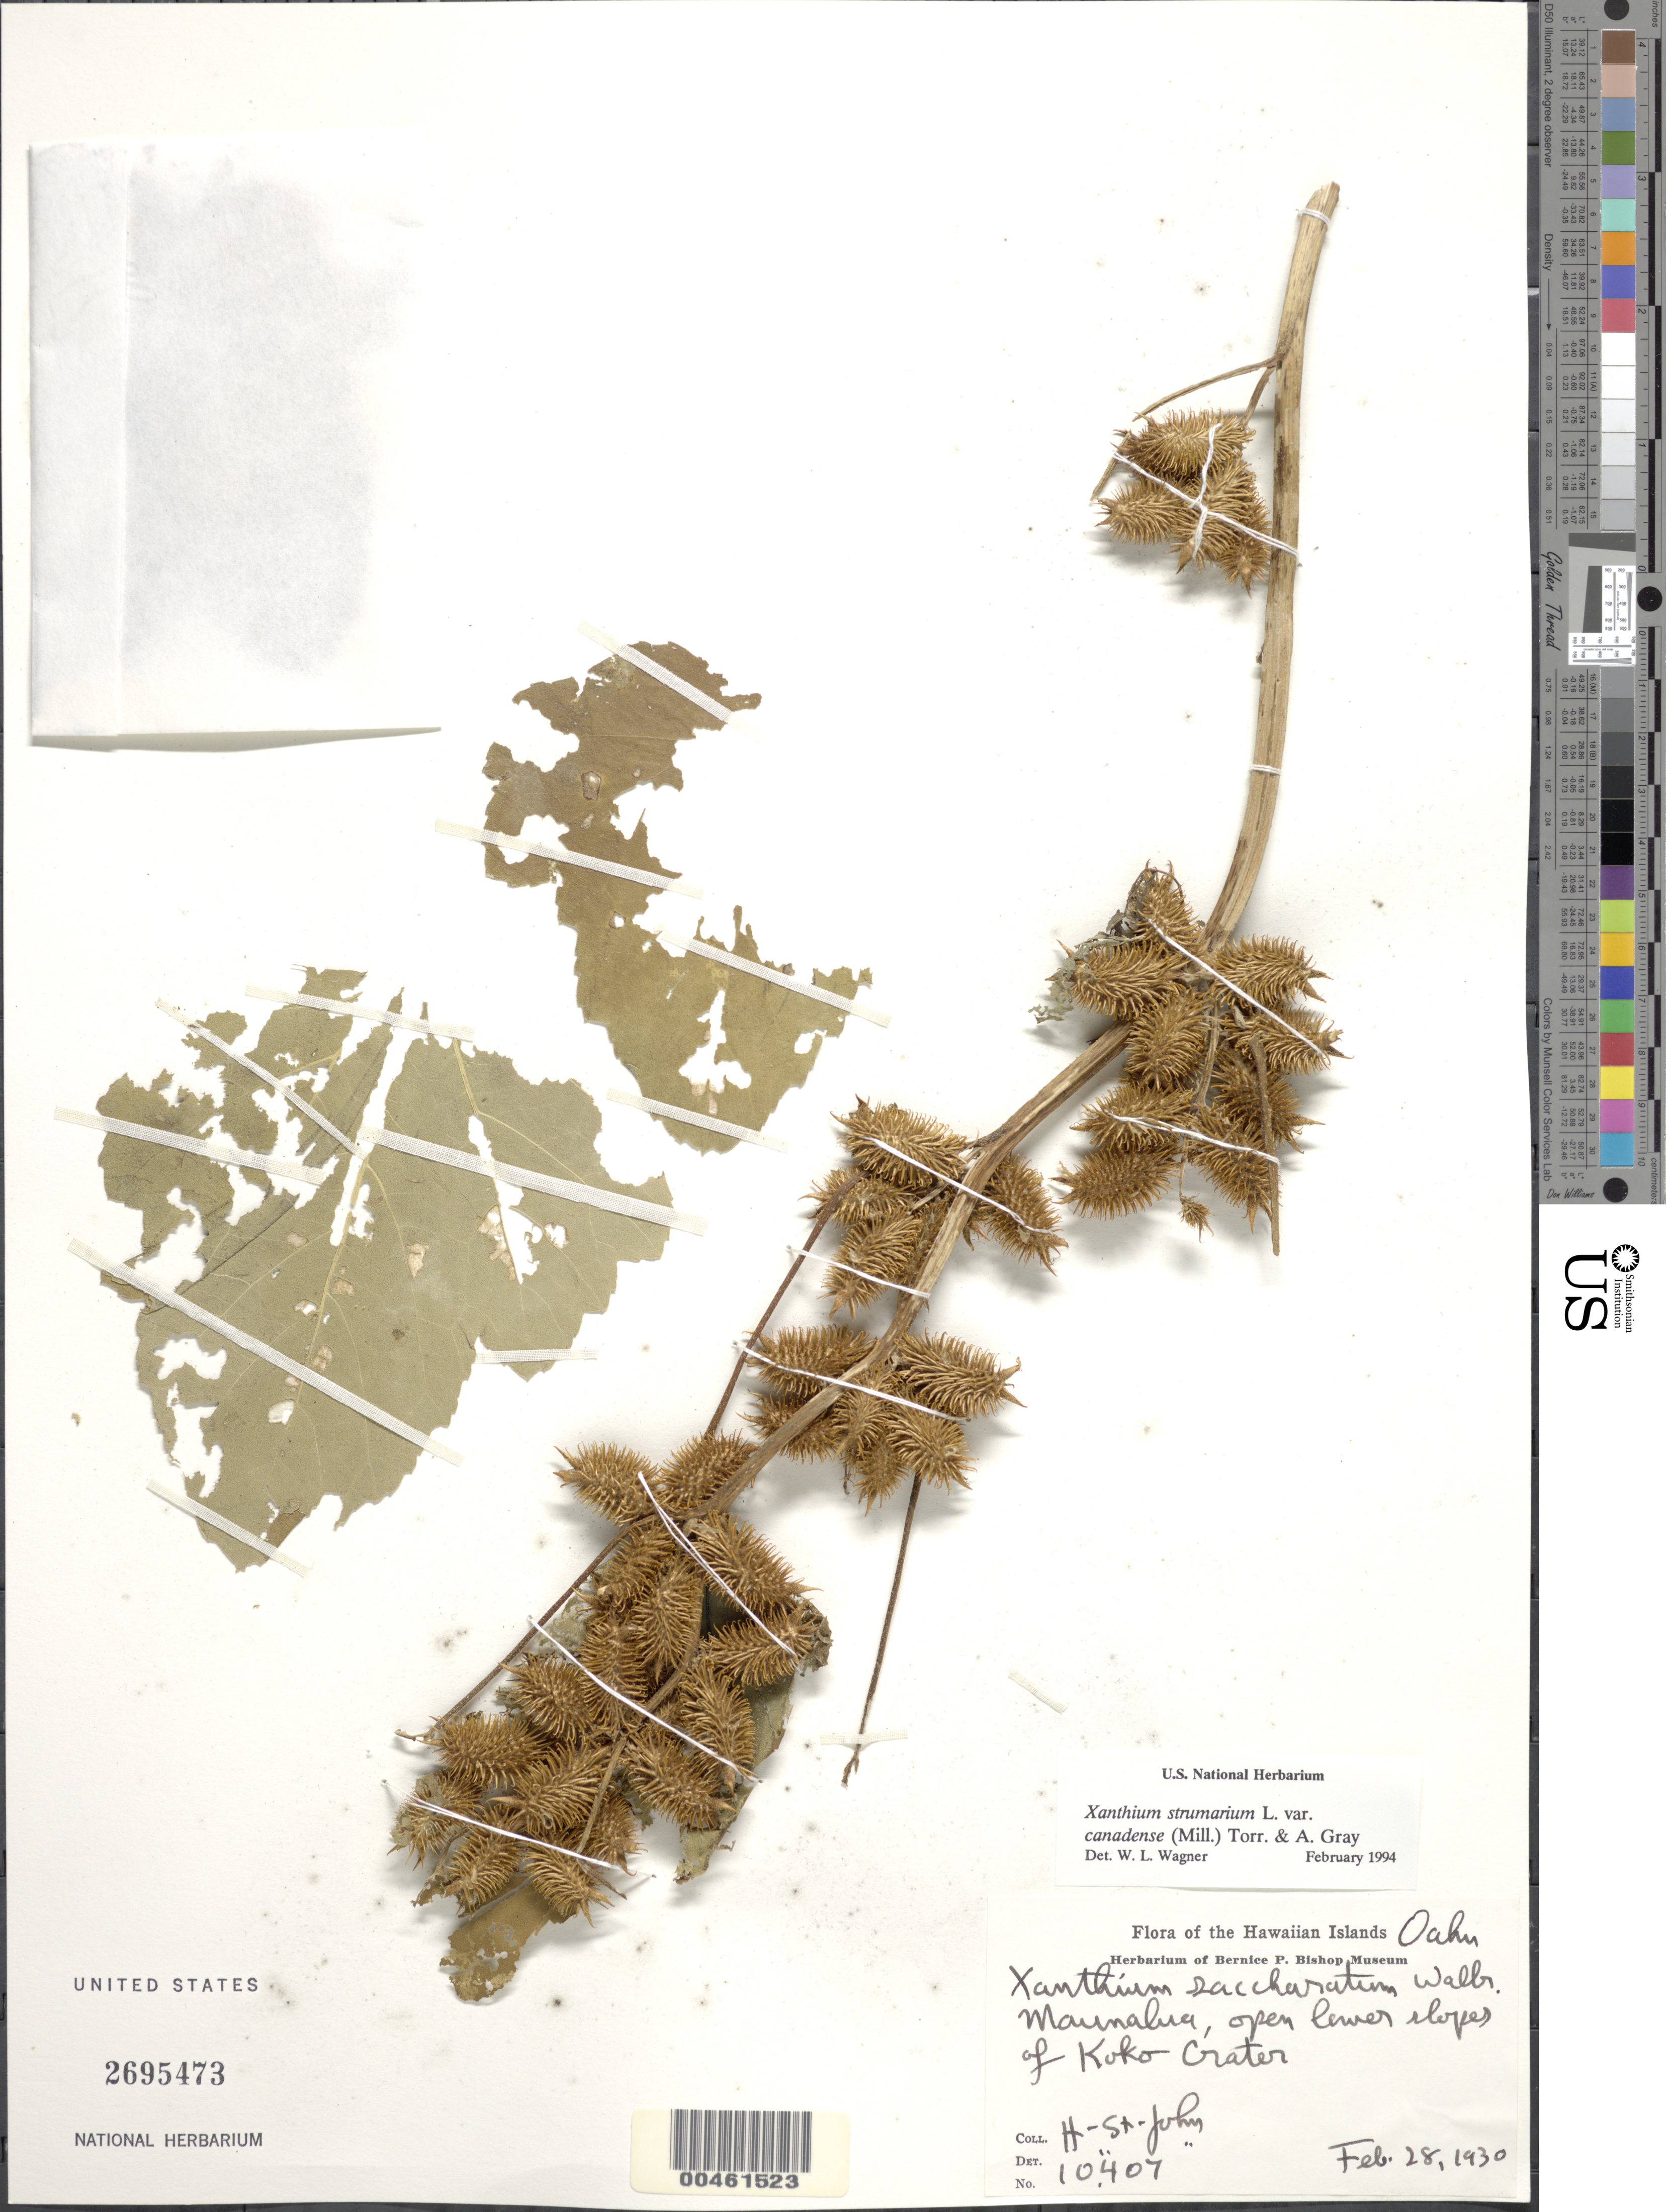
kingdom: Plantae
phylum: Tracheophyta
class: Magnoliopsida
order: Asterales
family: Asteraceae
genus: Xanthium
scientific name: Xanthium strumarium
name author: L.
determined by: Wagner, W. L., (BOT), Smithsonian Institution - National Museum of Natural History (UNITED STATES)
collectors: H. St. John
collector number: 10407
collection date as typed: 28 Feb 1930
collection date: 1930-02-28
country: United States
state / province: Hawaii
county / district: Honolulu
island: Oahu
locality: Maunalua, open lower slopes of Koko Crater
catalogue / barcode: US 2695473